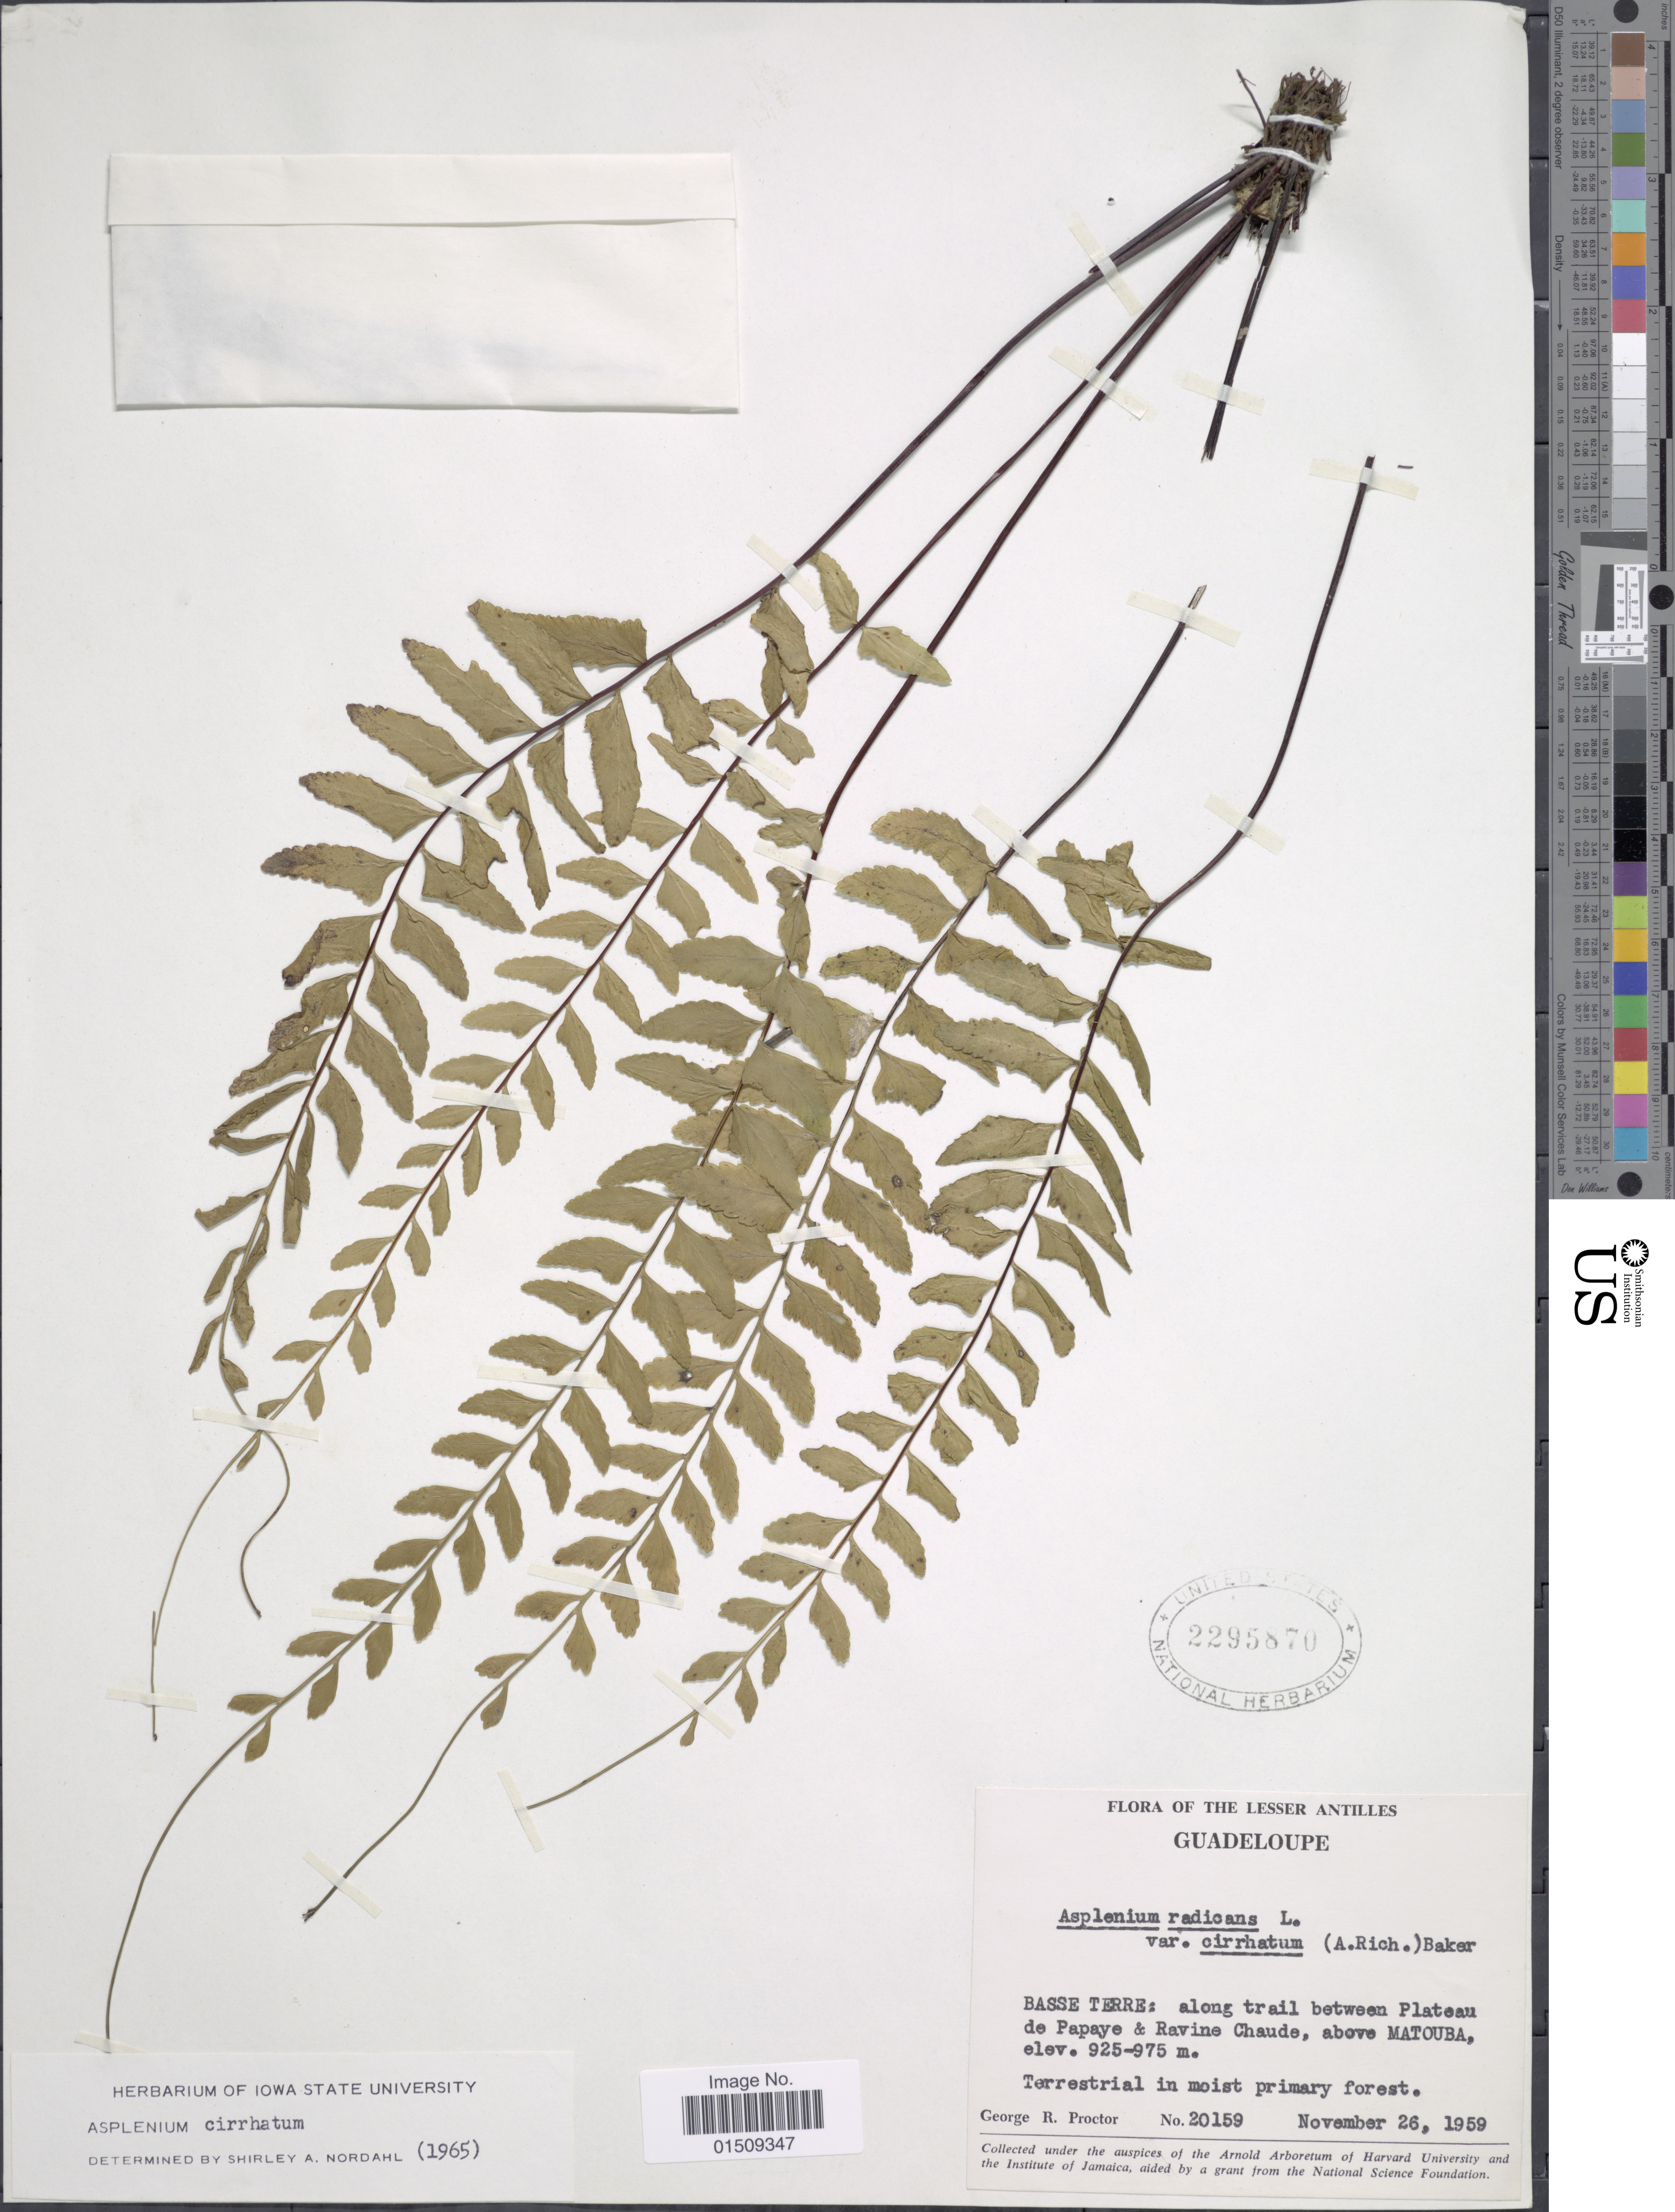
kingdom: Plantae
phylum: Tracheophyta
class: Polypodiopsida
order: Polypodiales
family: Aspleniaceae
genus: Asplenium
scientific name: Asplenium radicans var. cirrhatum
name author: (Rich. ex Willd.) Rosenst.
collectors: G. R. Proctor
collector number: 20159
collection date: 1959-11-26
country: Guadeloupe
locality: Basse Terre: along trail between Plateau de Papaye & Ravine Chaude, above Matouba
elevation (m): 925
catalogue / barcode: US 2295870